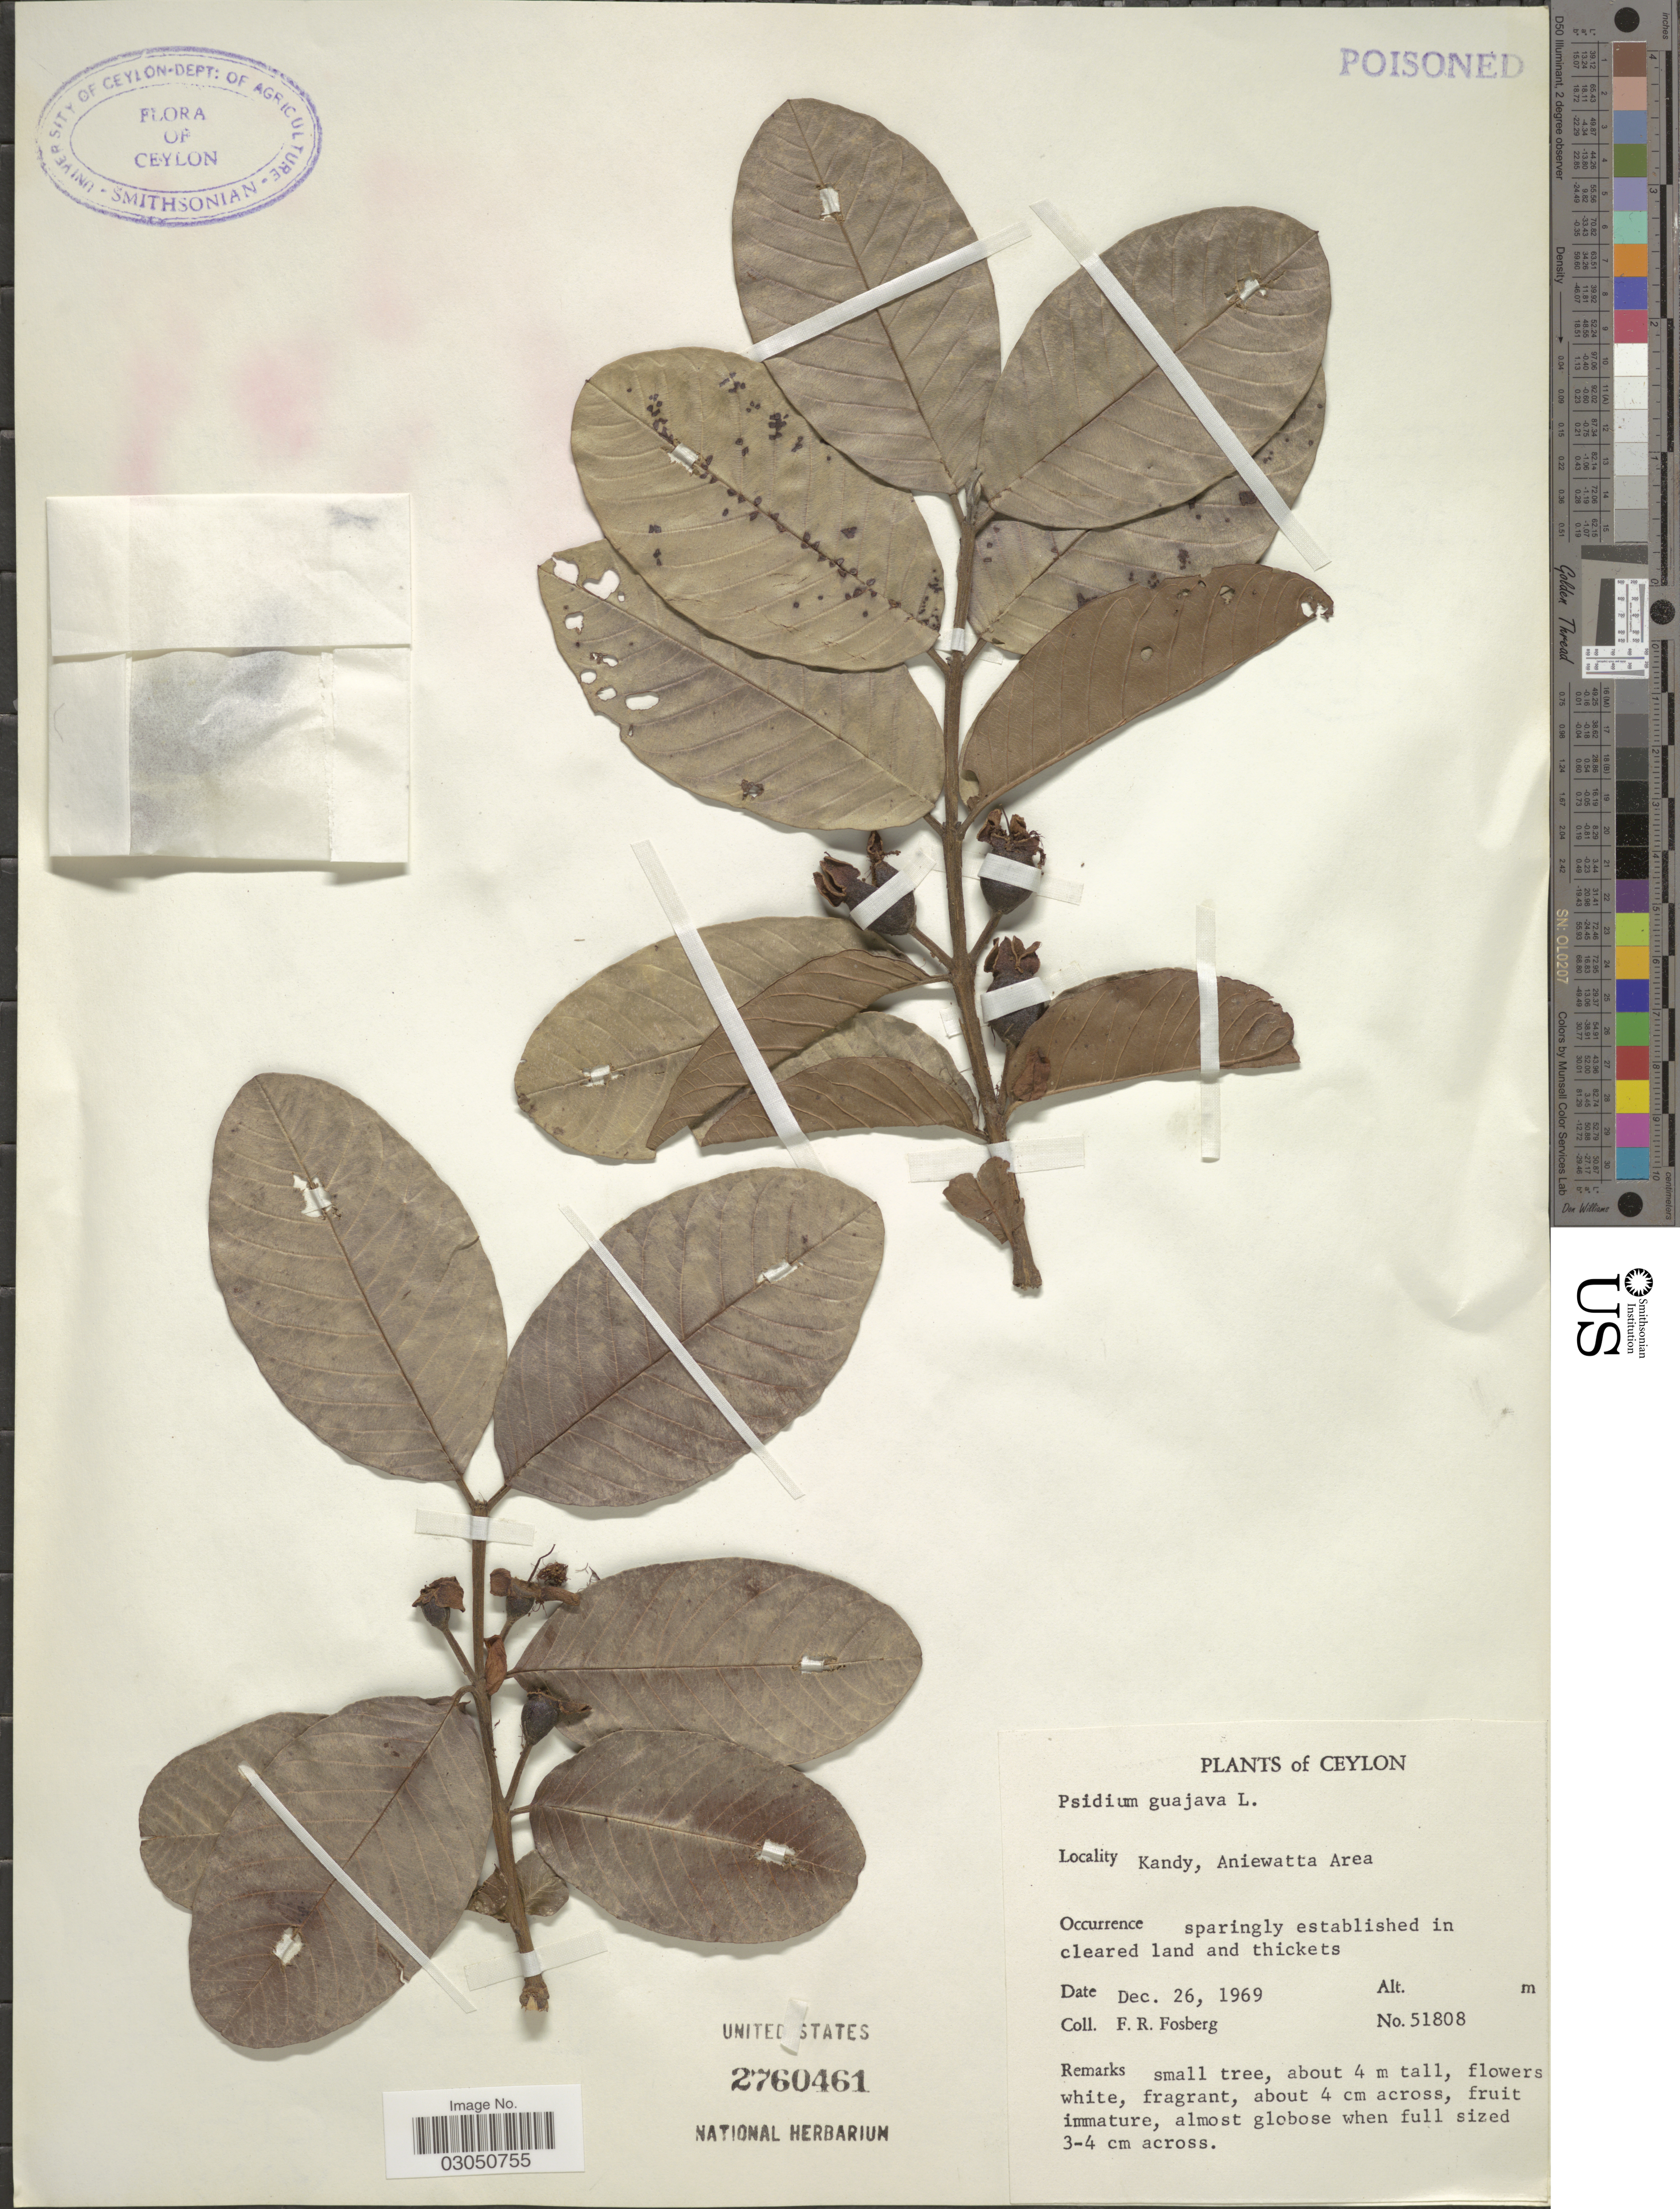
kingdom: Plantae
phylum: Tracheophyta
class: Magnoliopsida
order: Myrtales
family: Myrtaceae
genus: Psidium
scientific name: Psidium guajava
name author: L.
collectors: F. R. Fosberg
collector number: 51808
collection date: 1969-12-26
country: Sri Lanka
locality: Ceylon. Kandy, Aniewatta Area.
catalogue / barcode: US 2760461